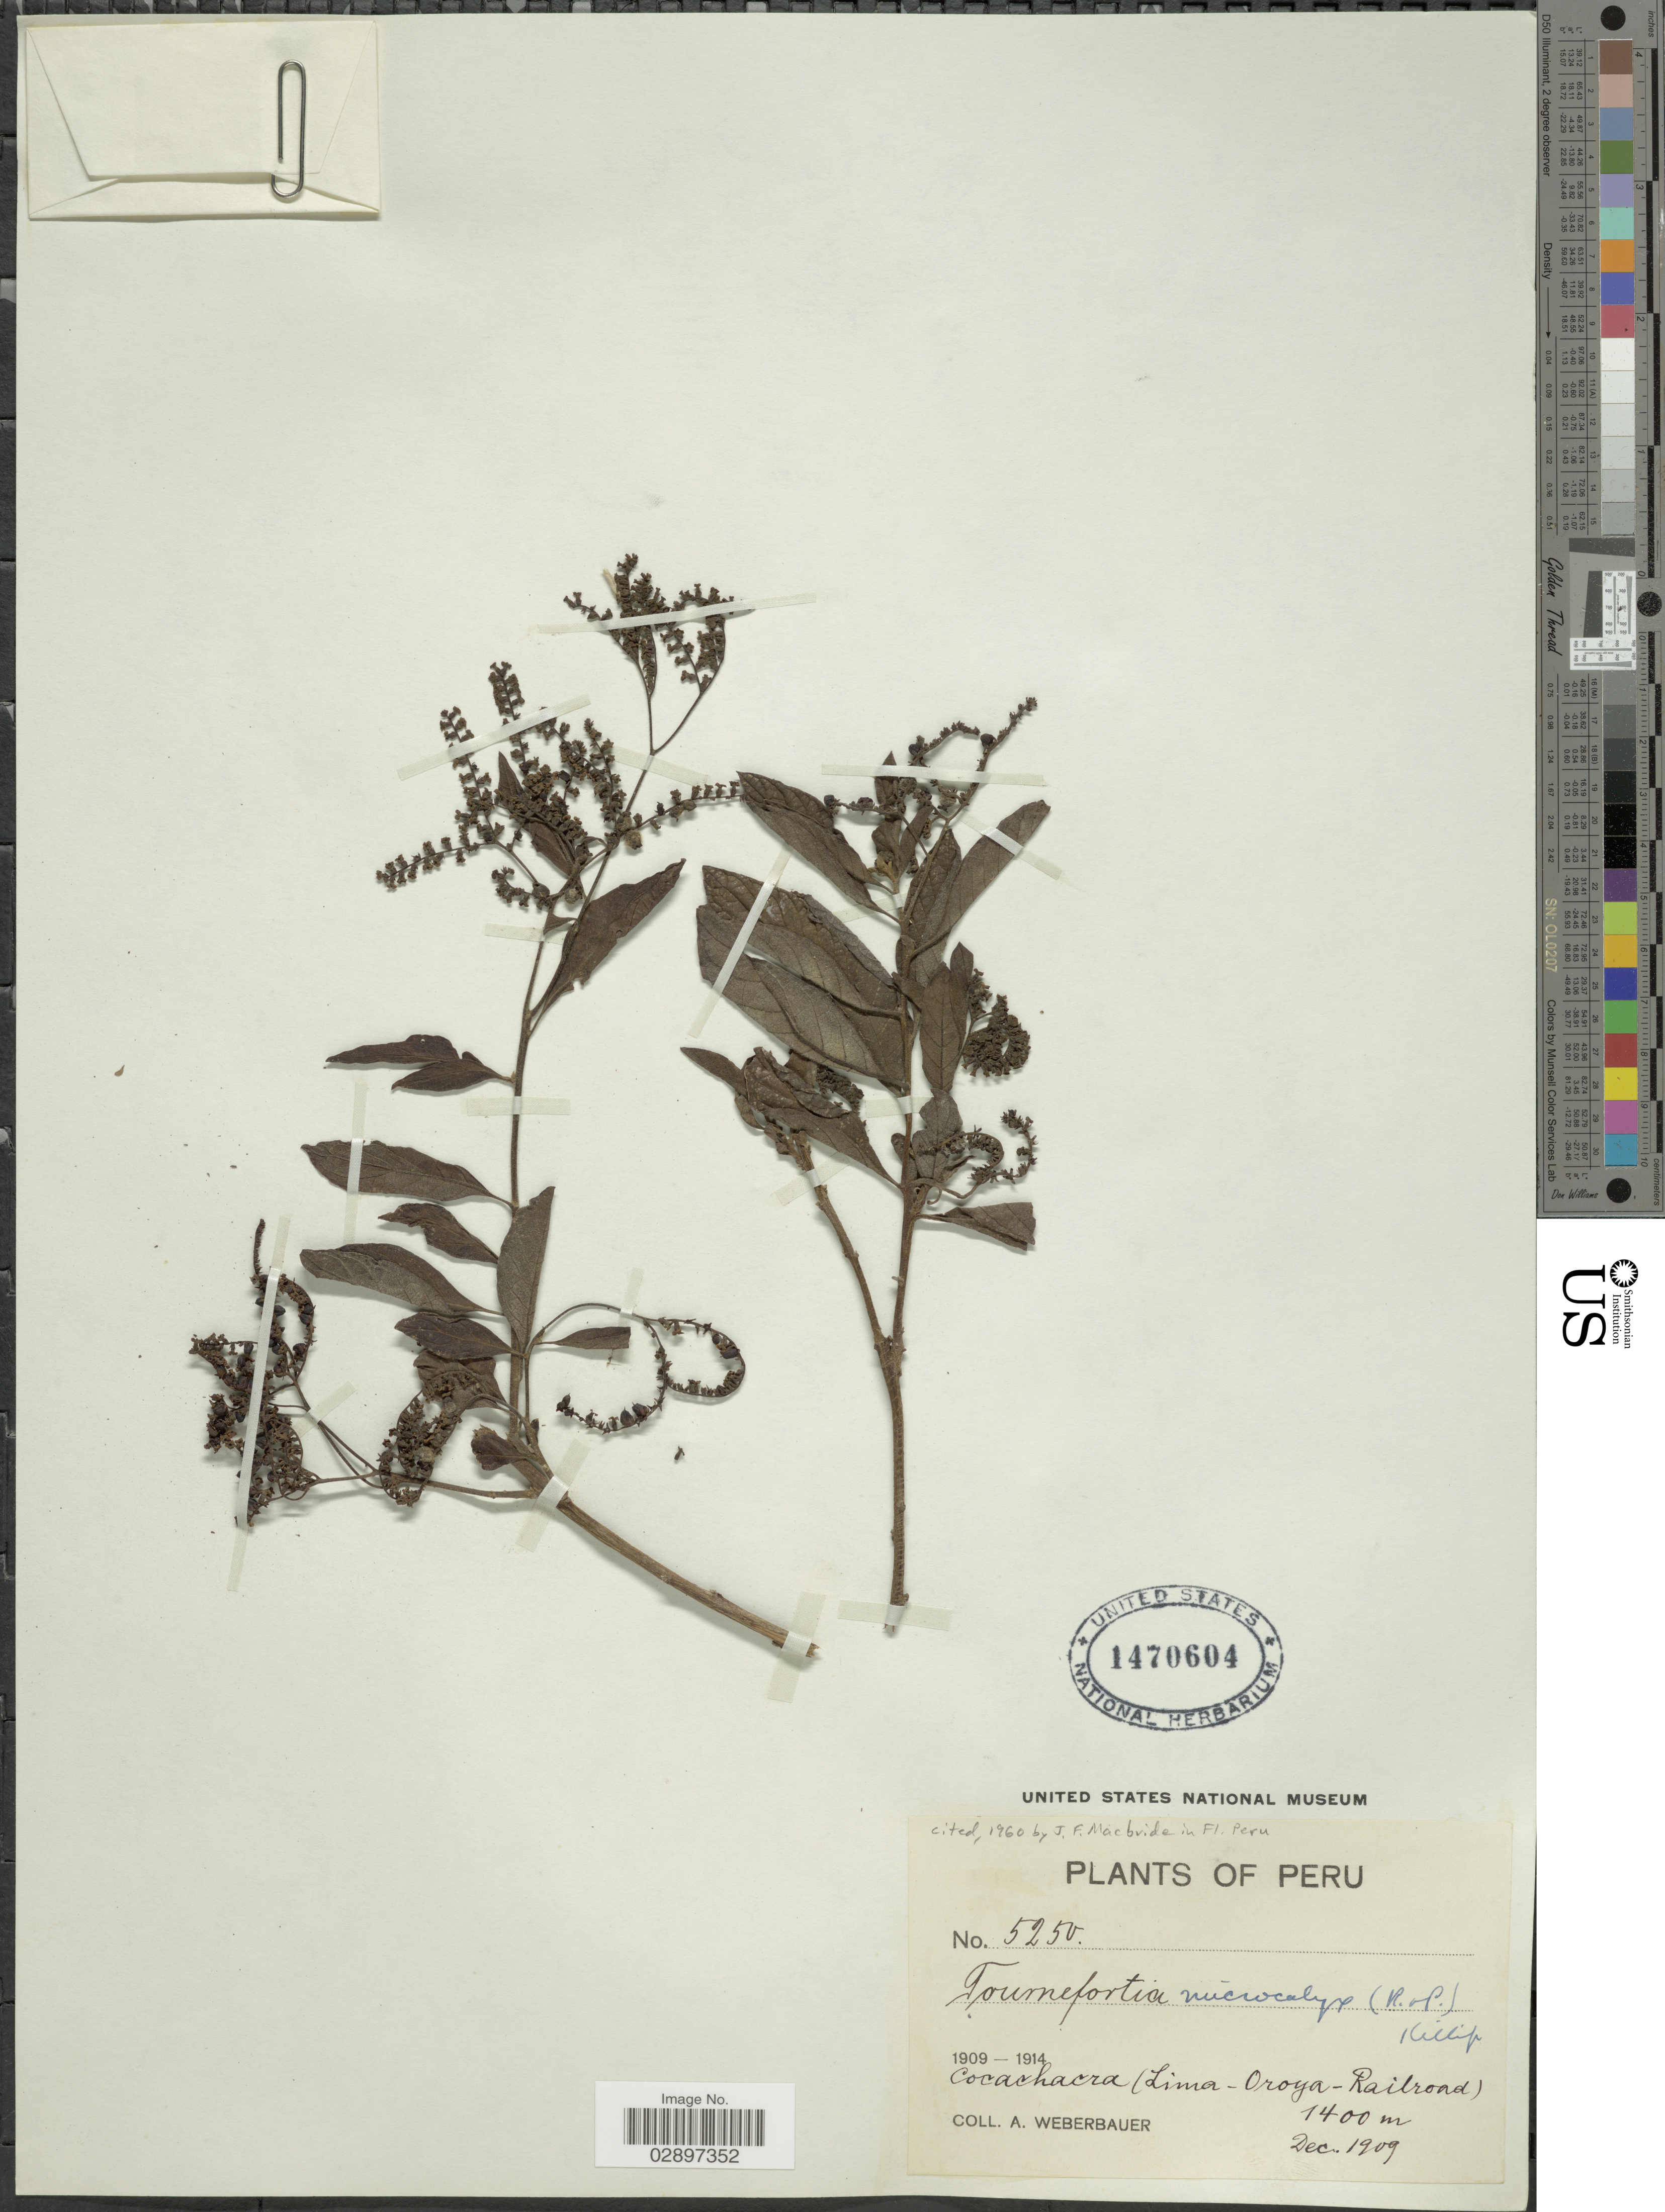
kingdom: Plantae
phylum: Tracheophyta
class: Magnoliopsida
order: Boraginales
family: Heliotropiaceae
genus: Tournefortia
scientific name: Tournefortia microcalyx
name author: (Ruiz & Pav.) I.M. Johnst.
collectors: A. Weberbauer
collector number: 5250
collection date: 1909-12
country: Peru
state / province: Lima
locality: Cocachacra (Lima - Oroya - Railroad). Peru.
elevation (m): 1400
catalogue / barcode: US 1470604